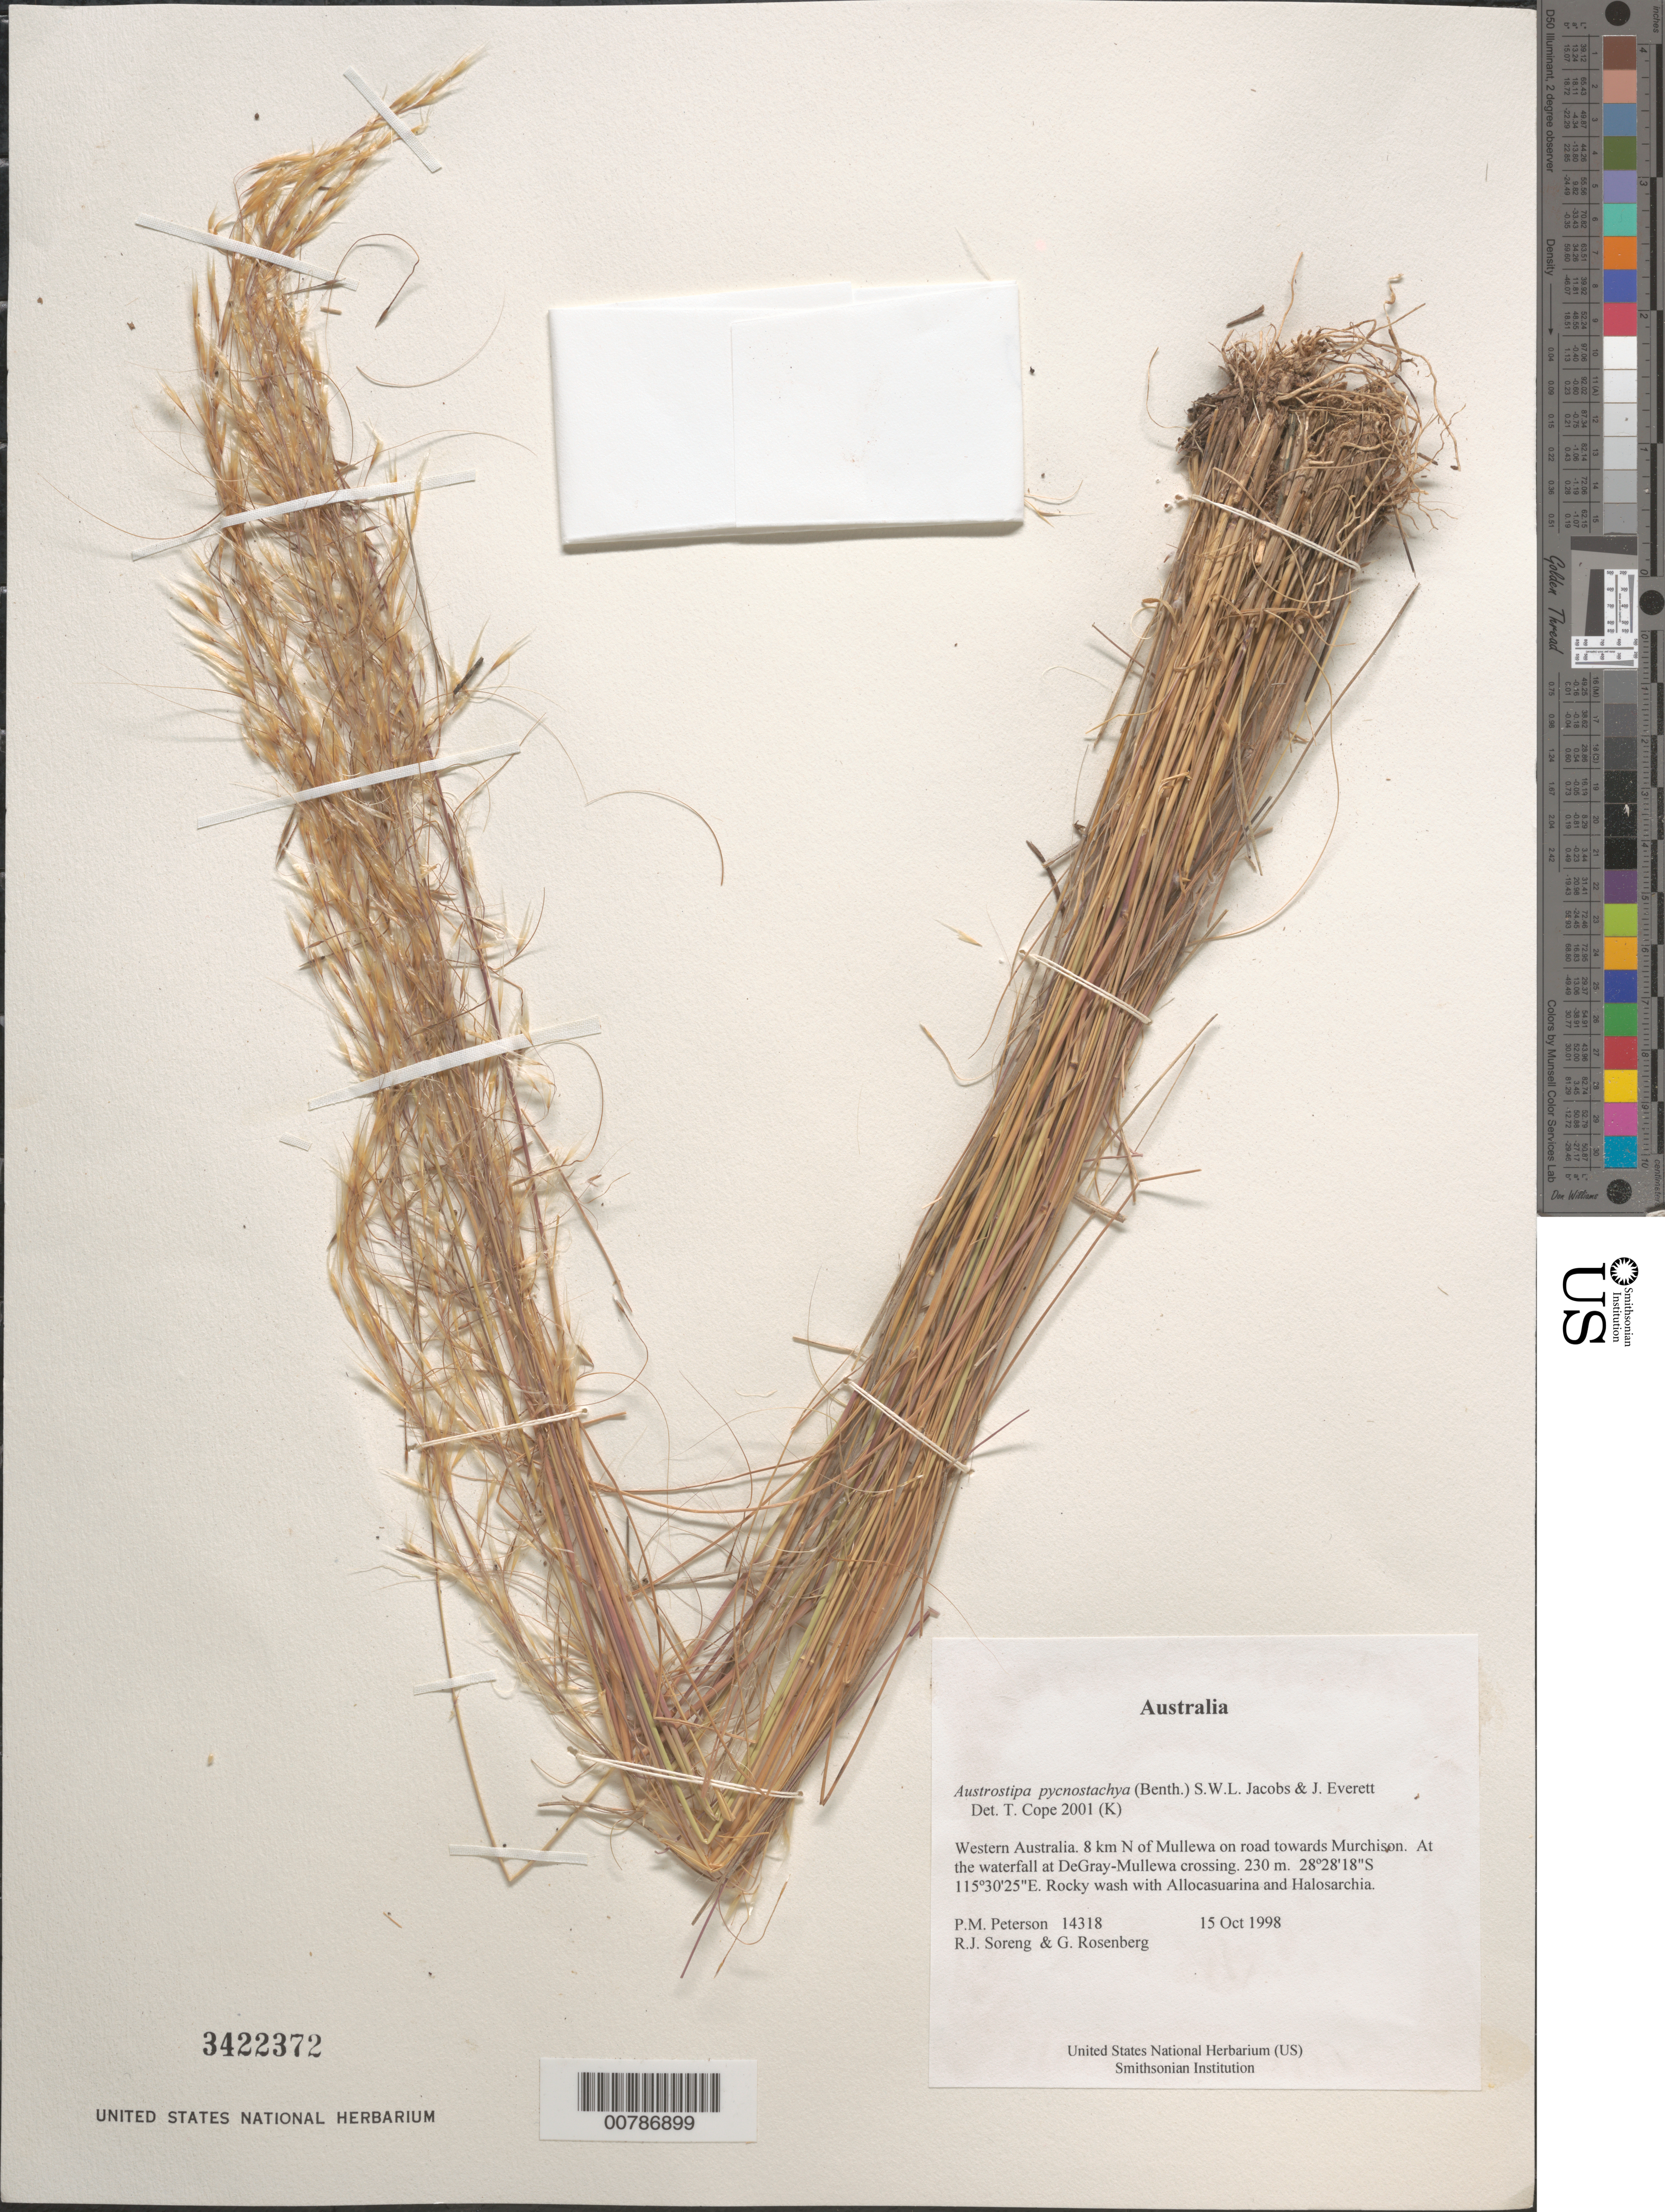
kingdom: Plantae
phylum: Tracheophyta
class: Liliopsida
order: Poales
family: Poaceae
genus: Austrostipa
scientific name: Austrostipa pycnostachya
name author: (Benth.) S.W.L. Jacobs & J. Everett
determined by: Cope, T. A.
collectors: P. M. Peterson, R. J. Soreng & G. Rosenberg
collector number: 14318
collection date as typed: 15 Oct 1998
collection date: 1998-10-15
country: Australia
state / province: Western Australia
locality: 8 km N of Mullewa on road towards Murchison. At the waterfall at DeGray-Mullewa crossing.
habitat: Rocky wash with Allocasuarina and Halosarchia.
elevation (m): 230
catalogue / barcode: US 3422372